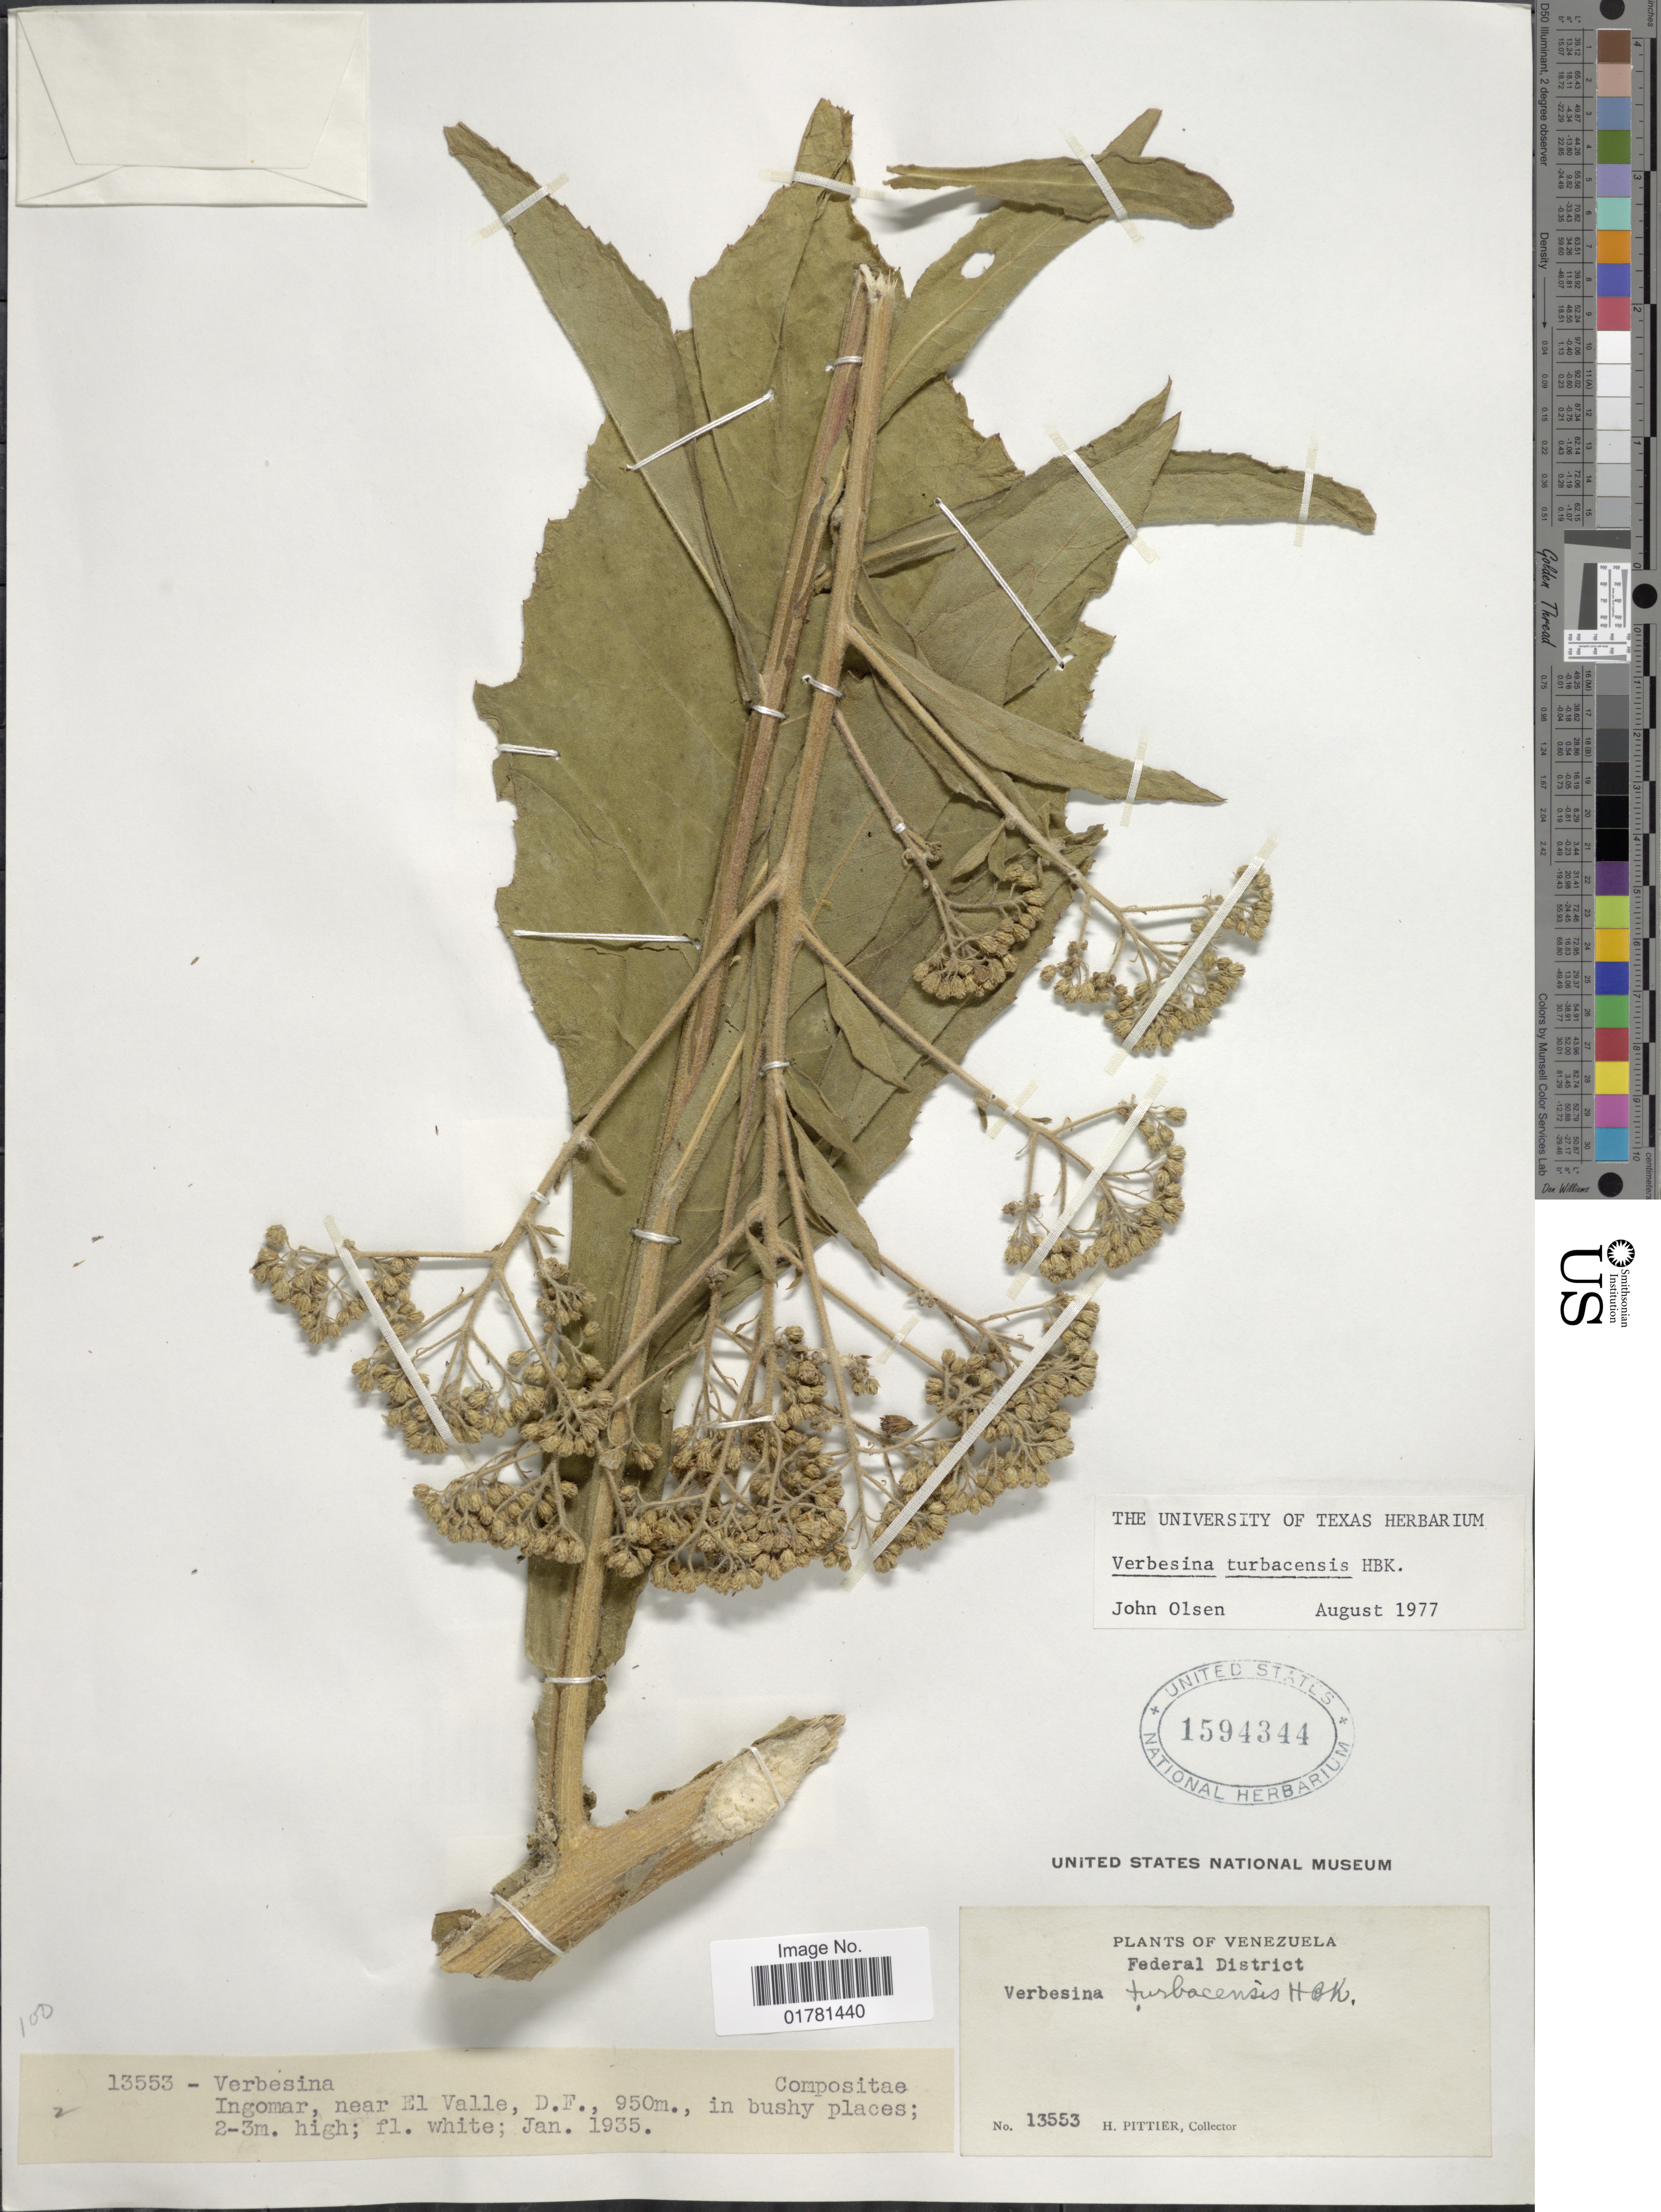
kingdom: Plantae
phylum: Tracheophyta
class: Magnoliopsida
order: Asterales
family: Asteraceae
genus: Verbesina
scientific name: Verbesina turbacensis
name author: Kunth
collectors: H. F. Pittier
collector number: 13553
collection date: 1935-01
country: Venezuela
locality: Federal District, Ingomar, near El Valle, D.F.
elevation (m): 950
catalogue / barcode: US 1594344